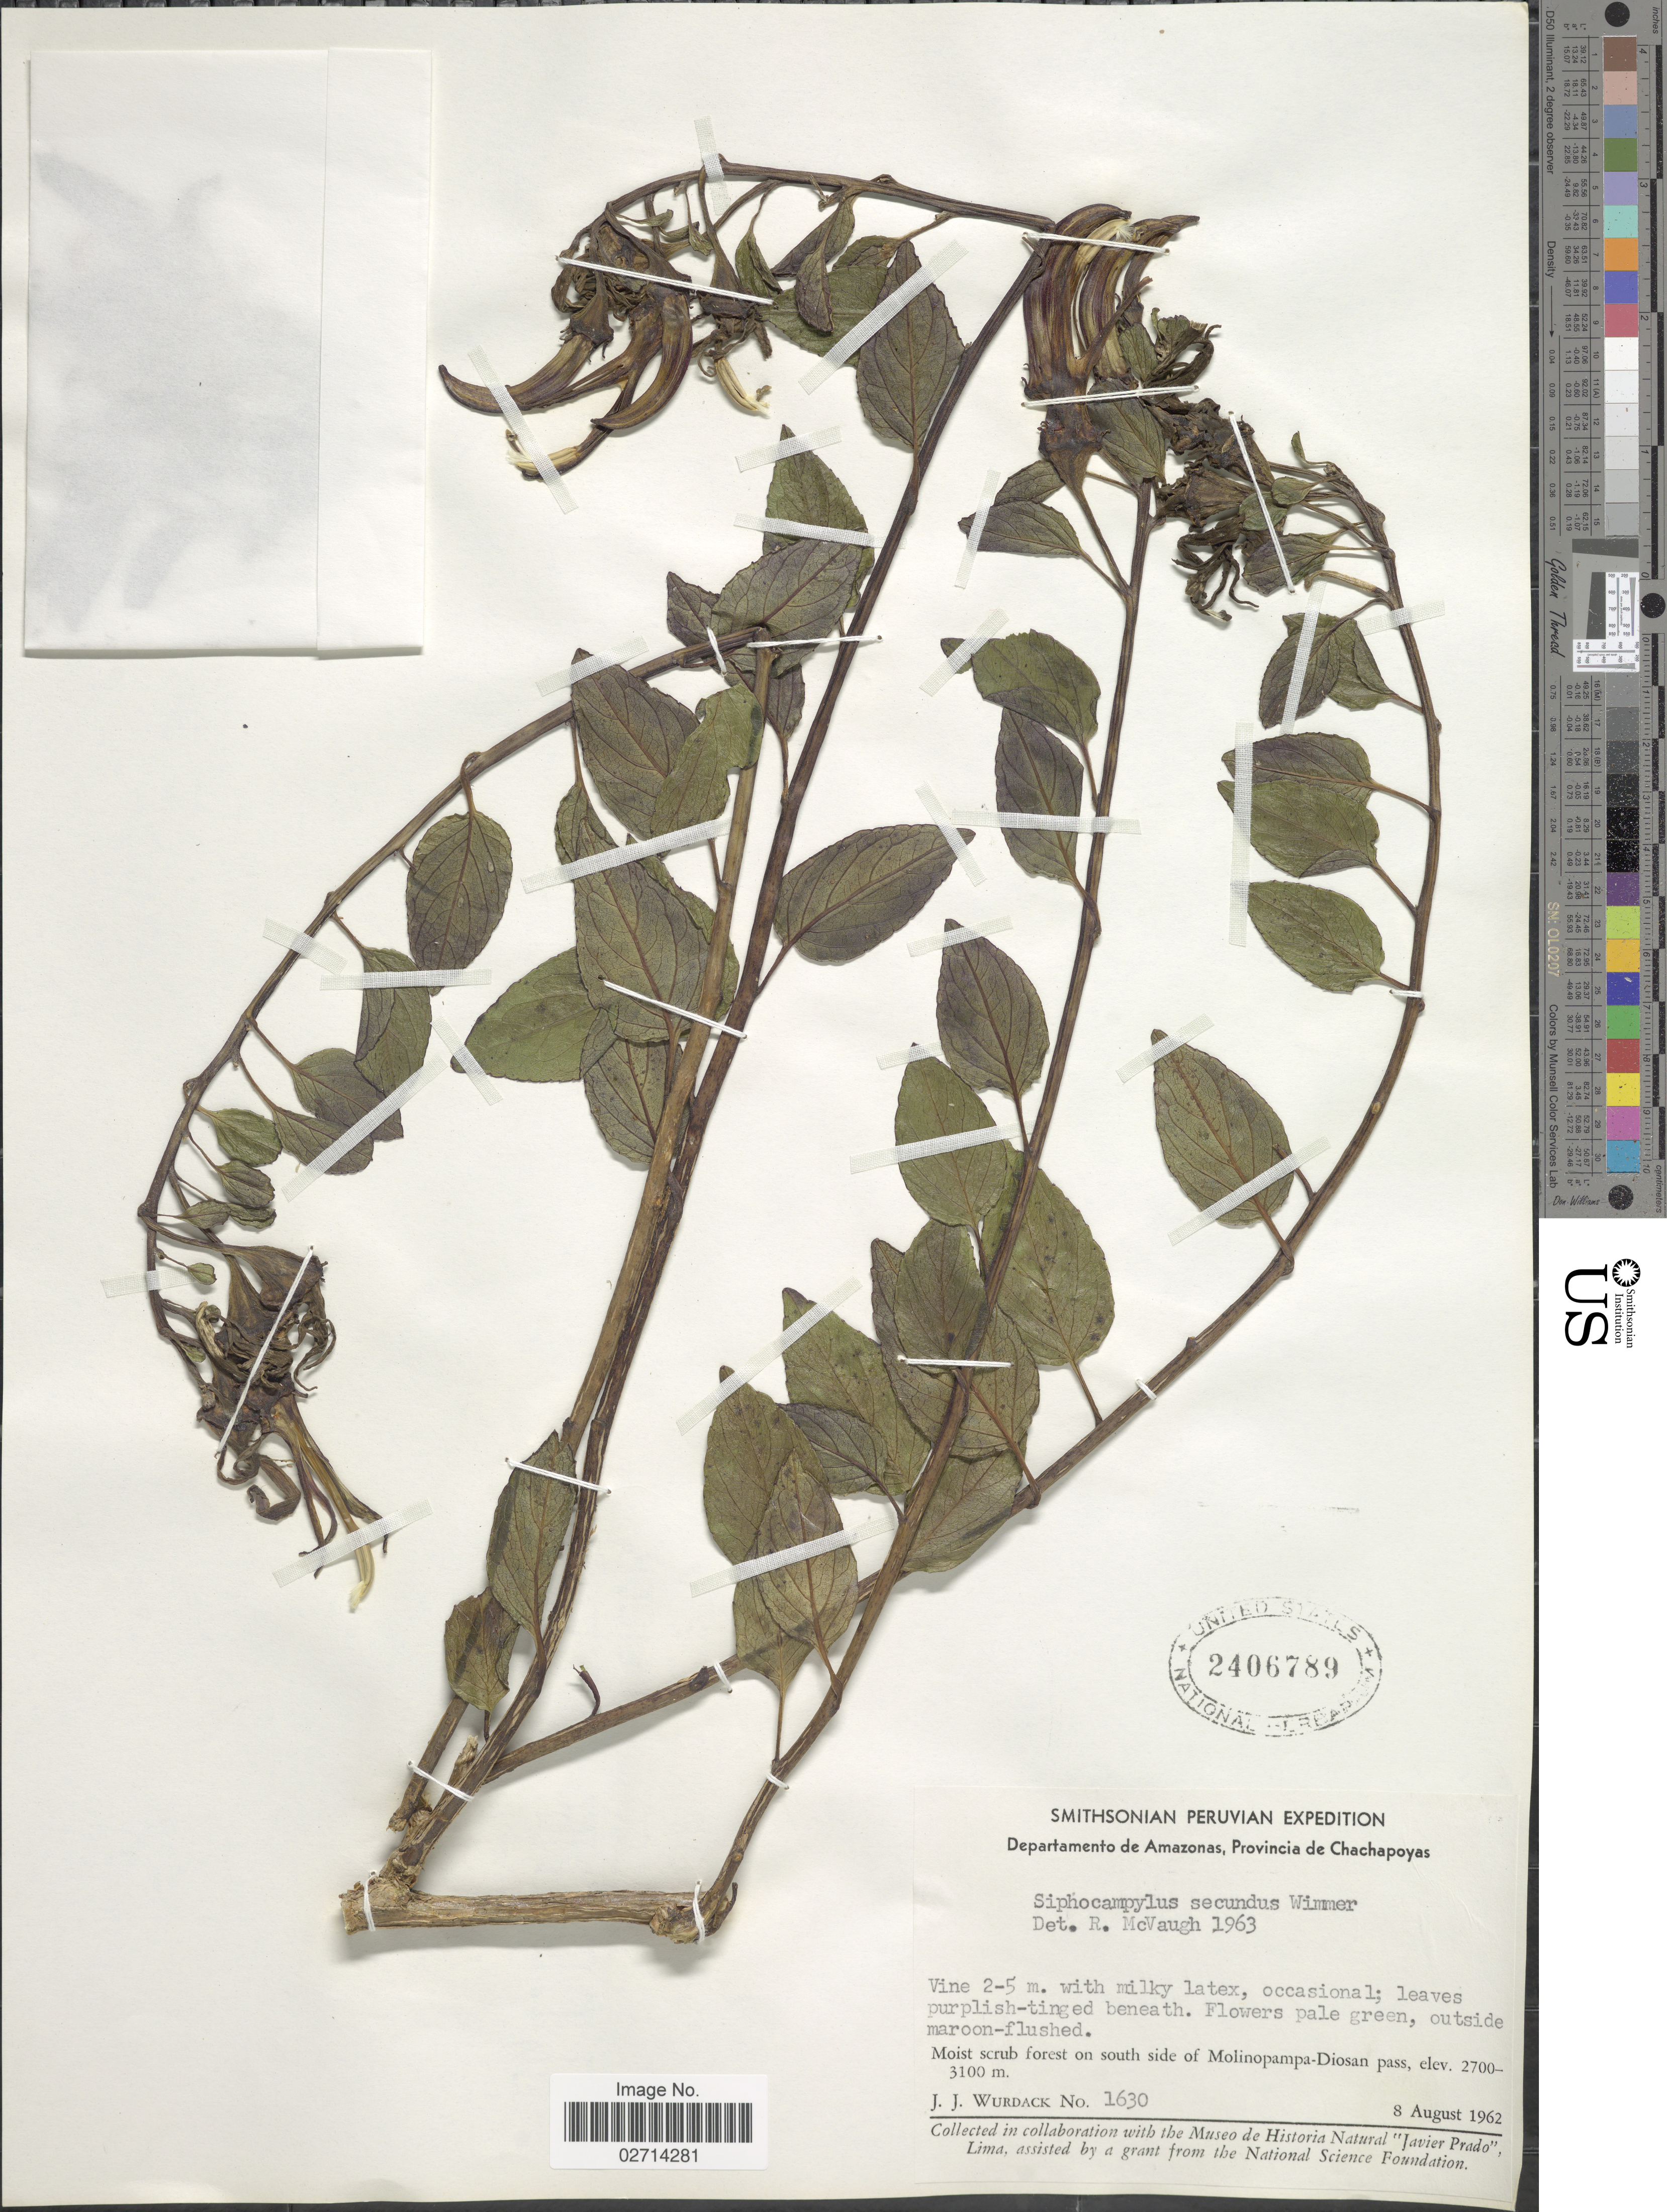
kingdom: Plantae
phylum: Tracheophyta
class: Magnoliopsida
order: Asterales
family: Campanulaceae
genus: Siphocampylus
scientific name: Siphocampylus secundus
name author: E. Wimm.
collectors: J. J. Wurdack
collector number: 1630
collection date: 1962-08-08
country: Peru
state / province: Amazonas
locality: Provincia de Chachapoyas, moist scrub forest on south side of Molinopampa-Diosan pass.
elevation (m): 2700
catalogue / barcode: US 2406789